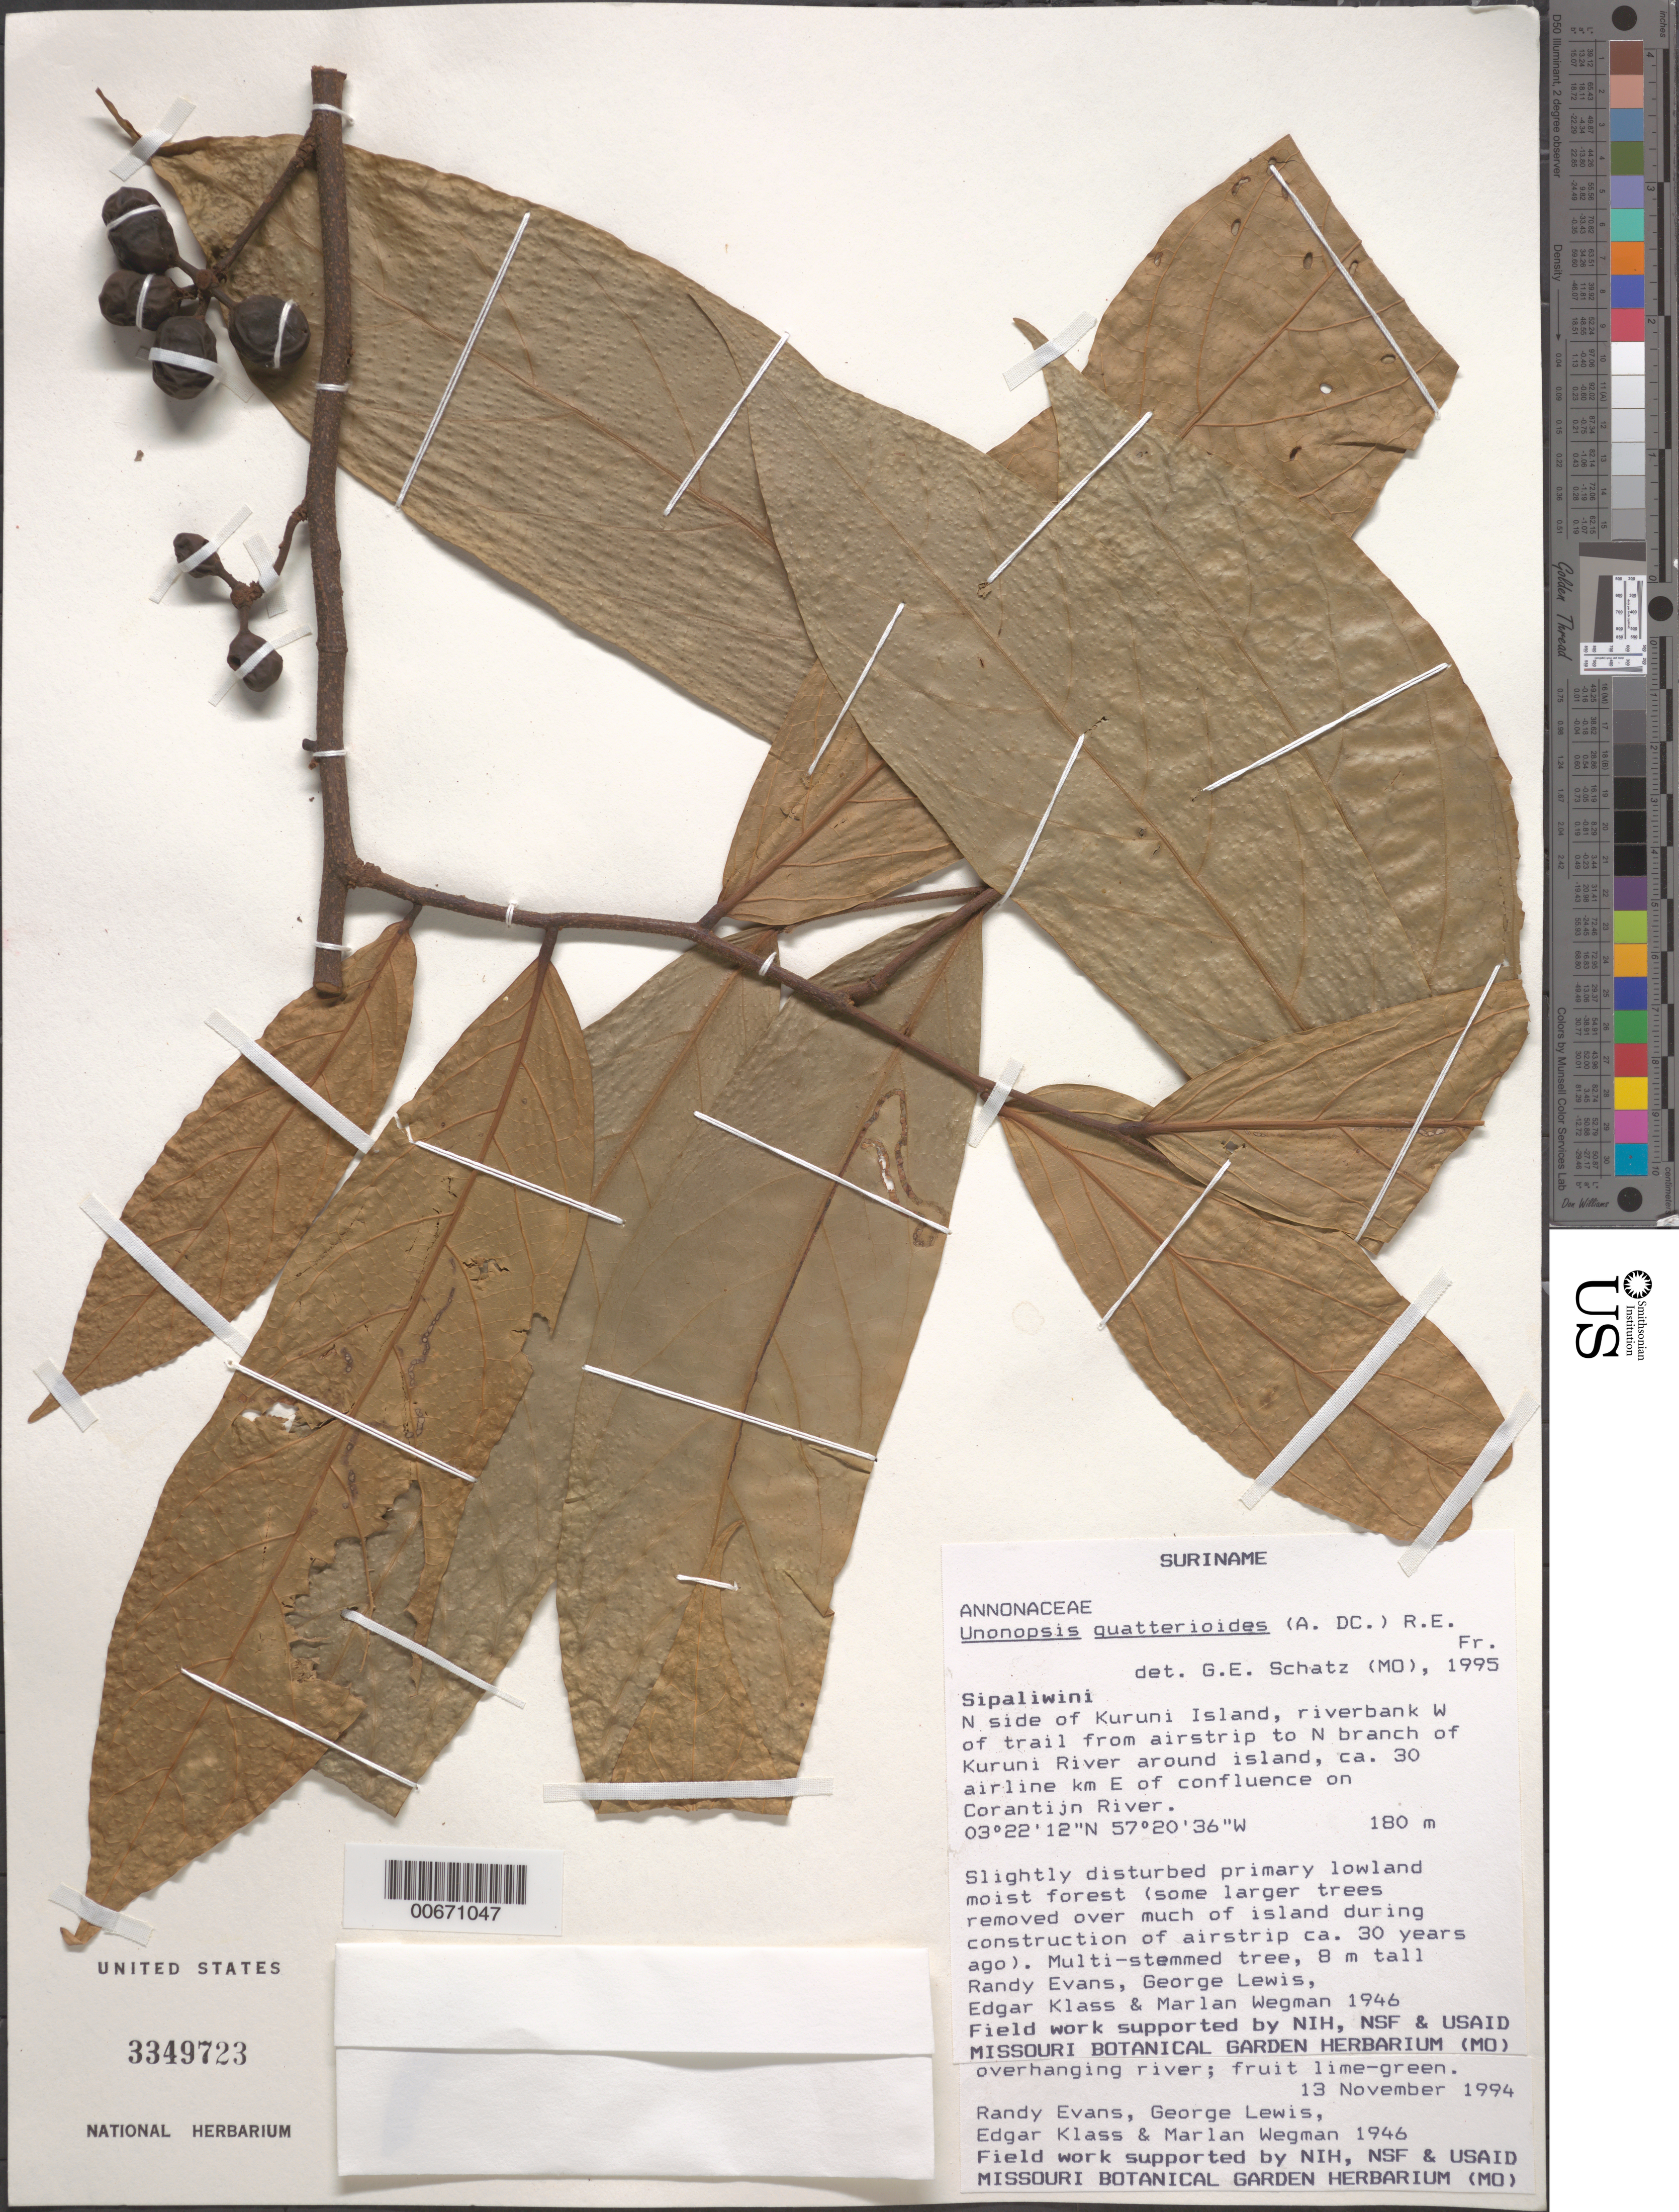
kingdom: Plantae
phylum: Tracheophyta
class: Magnoliopsida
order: Magnoliales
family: Annonaceae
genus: Unonopsis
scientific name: Unonopsis guatterioides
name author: (A. DC.) R.E. Fr.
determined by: Schatz, George E.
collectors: R. Evans, G. Lewis, E. Klass & M. Wegman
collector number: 1946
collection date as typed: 13-Nov-94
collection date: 1994-11-13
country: Suriname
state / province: Sipaliwini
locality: Kuruni Island, N side, W of trail from airstrip to N branch of Kuruni R., ca 30 airline km E of confluence on Corantijn R.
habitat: Slightly disturbed primary lowland moist forest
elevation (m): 180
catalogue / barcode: US 3349723